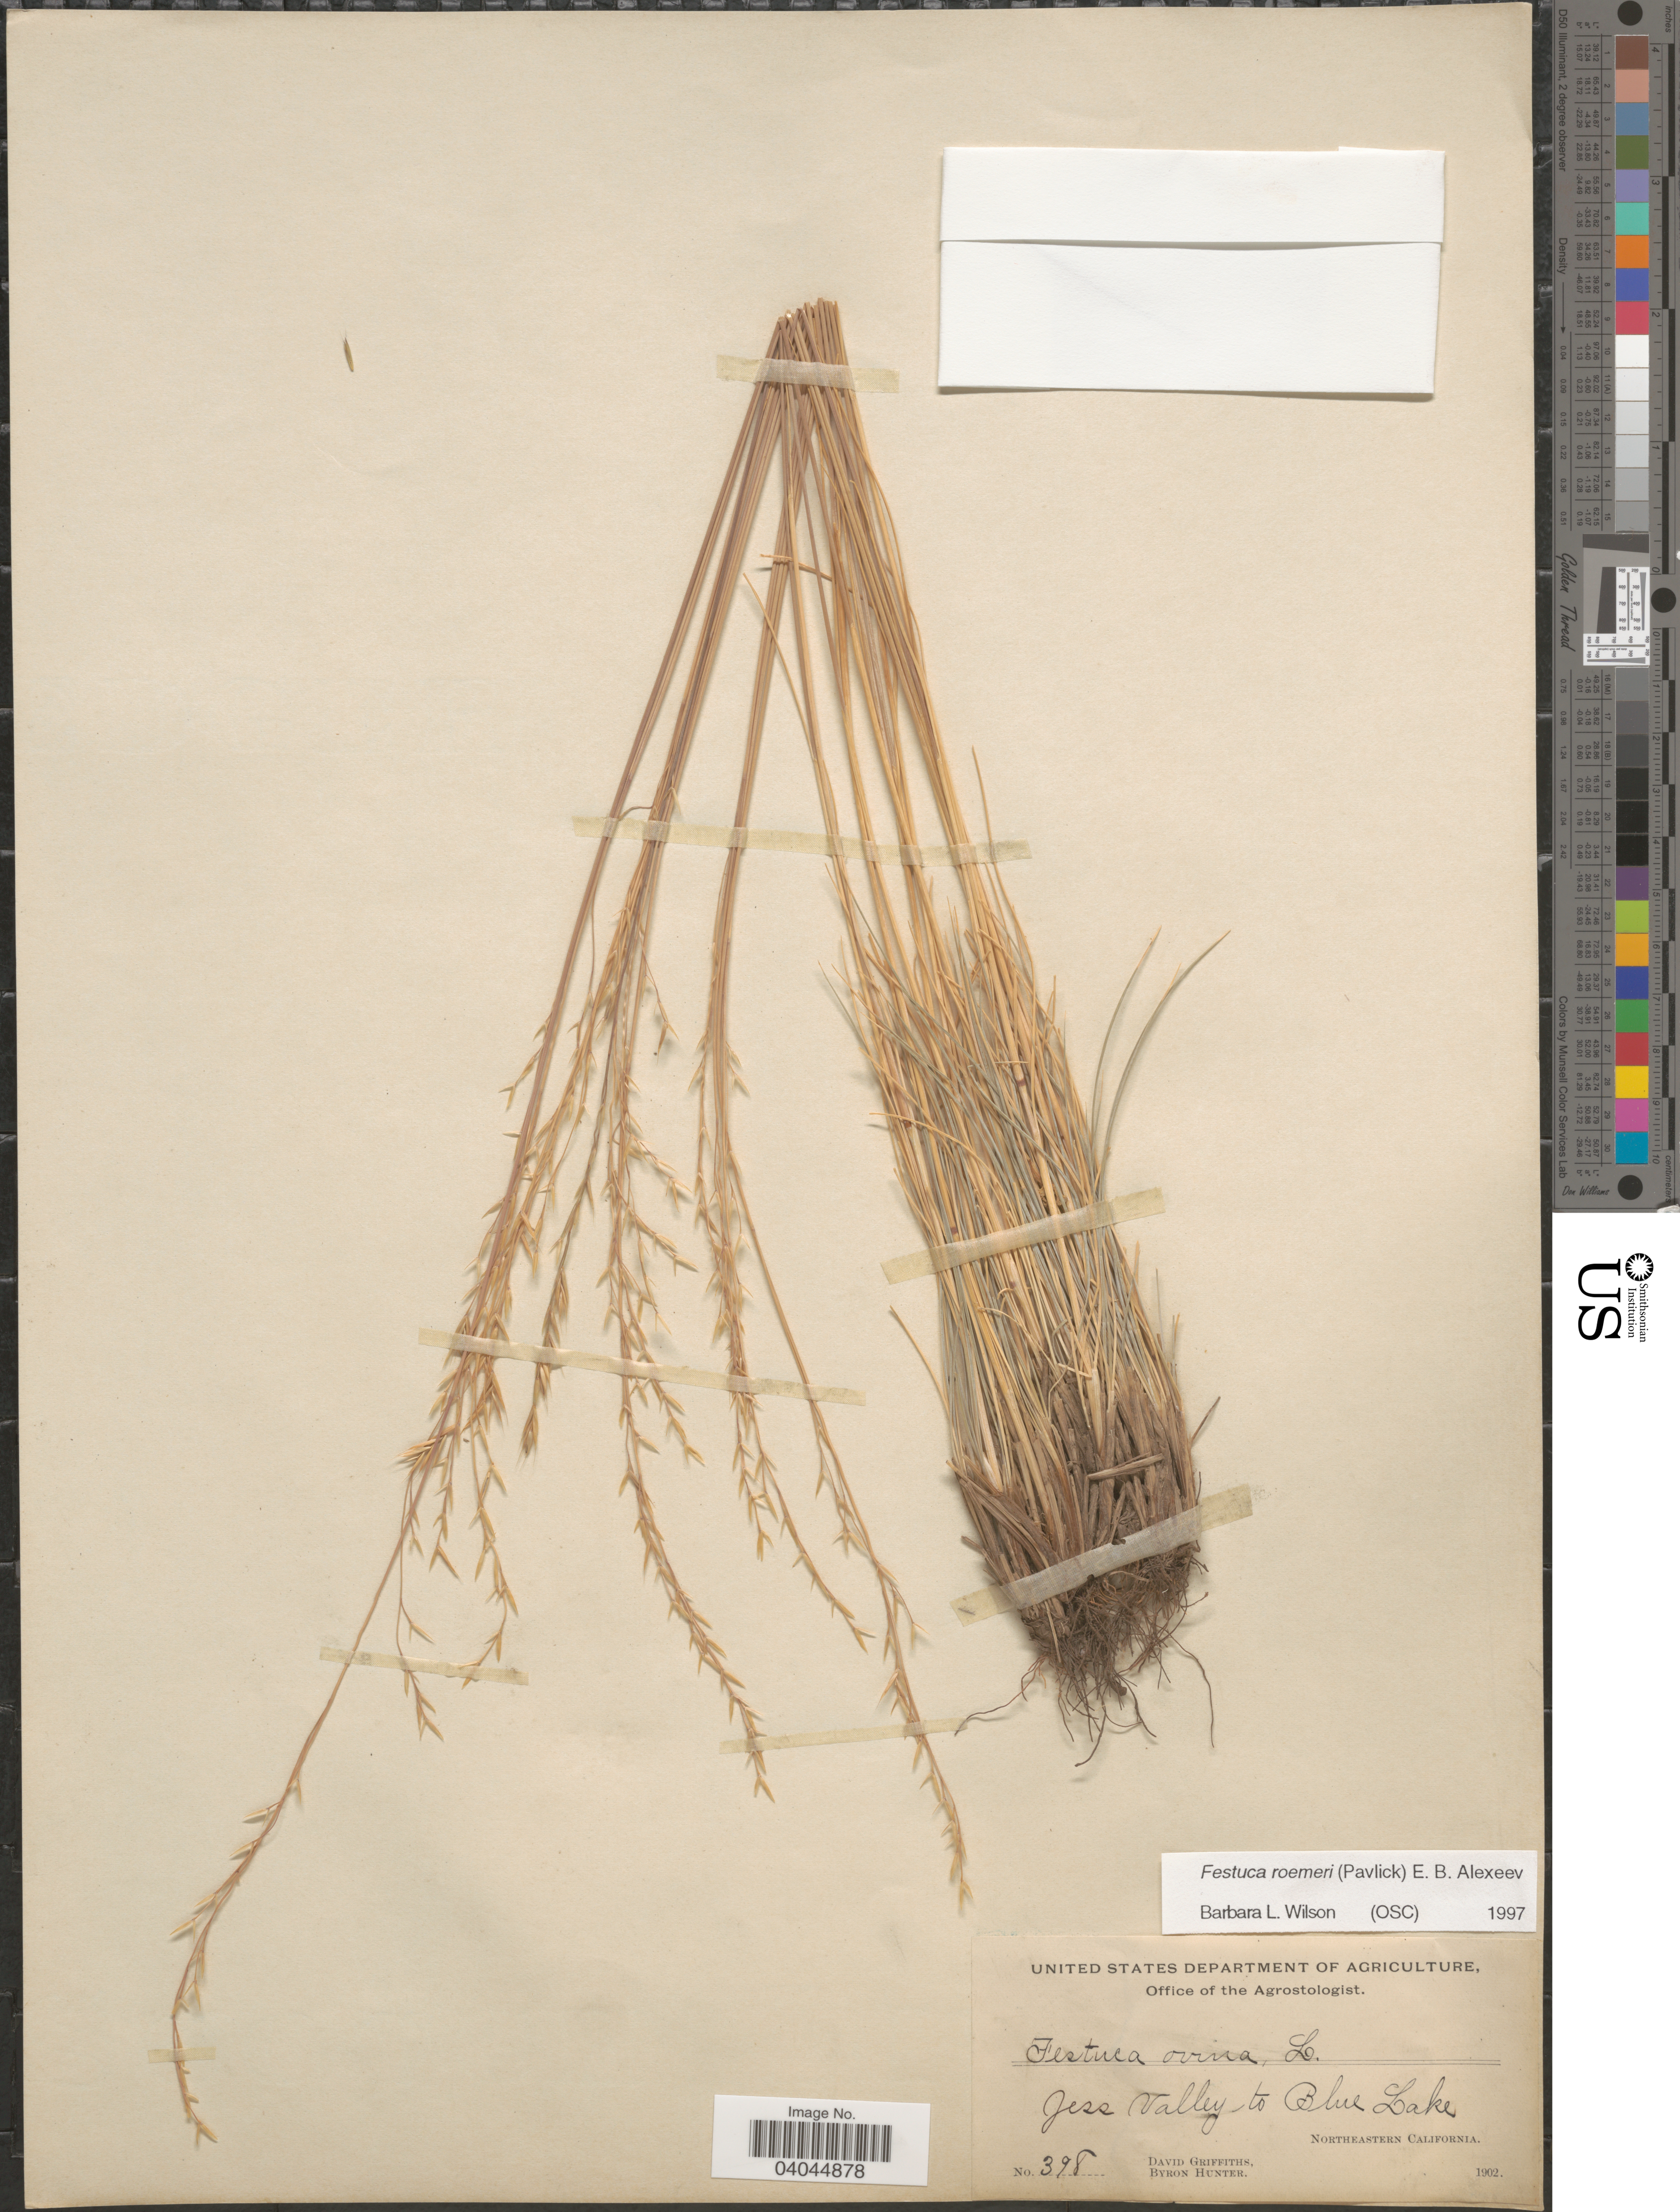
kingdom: Plantae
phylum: Tracheophyta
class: Liliopsida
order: Poales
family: Poaceae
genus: Festuca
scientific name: Festuca roemeri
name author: (Pavlick) E.B. Alexeev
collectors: D. Griffiths & B. Hunter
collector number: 398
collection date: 1902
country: United States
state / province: California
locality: Jess Valley to Blue Lake. Northeastern California.